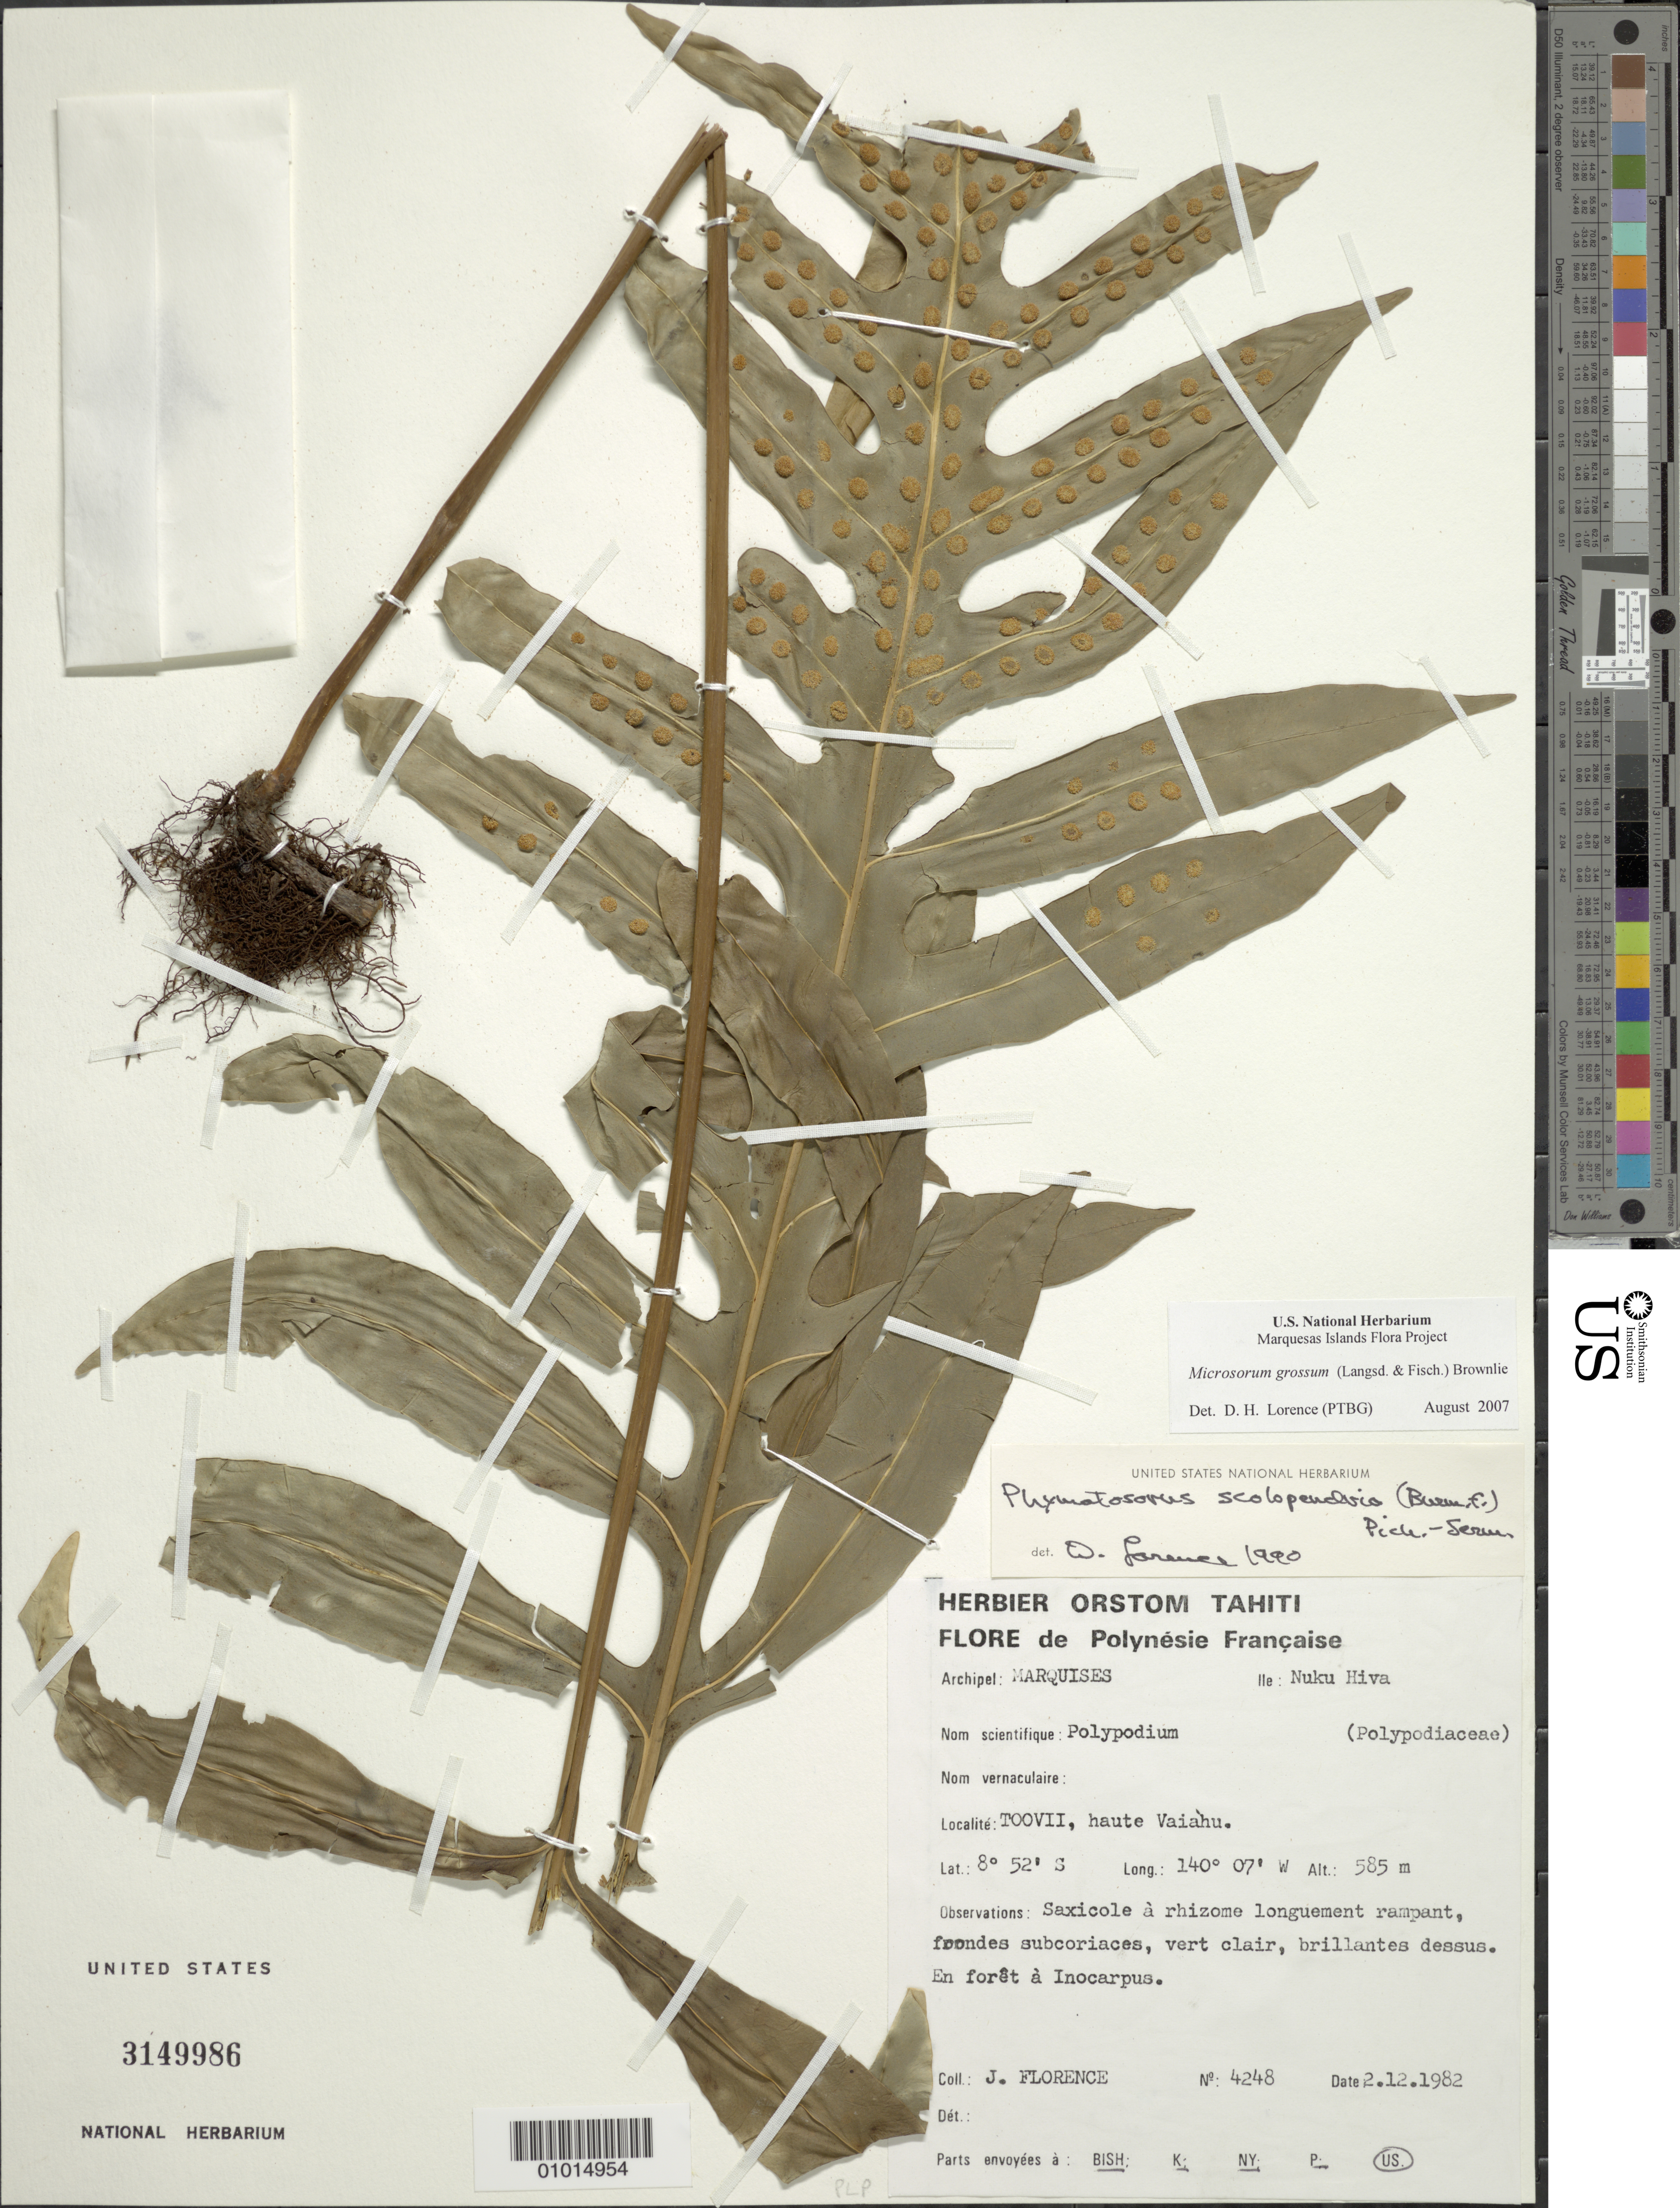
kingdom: Plantae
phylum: Tracheophyta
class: Polypodiopsida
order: Polypodiales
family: Polypodiaceae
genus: Microsorum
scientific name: Microsorum grossum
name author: (Langsd. & Fisch.) S.B. Andrews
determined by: Lorence, David H., (PTBG), National Tropical Botanical Garden (UNITED STATES)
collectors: J. Florence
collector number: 4248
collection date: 1982-12-02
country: French Polynesia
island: Nuku Hiva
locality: Toovii, haute Vaiahu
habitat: En forêt à Inocarpus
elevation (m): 585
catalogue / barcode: US 3149986